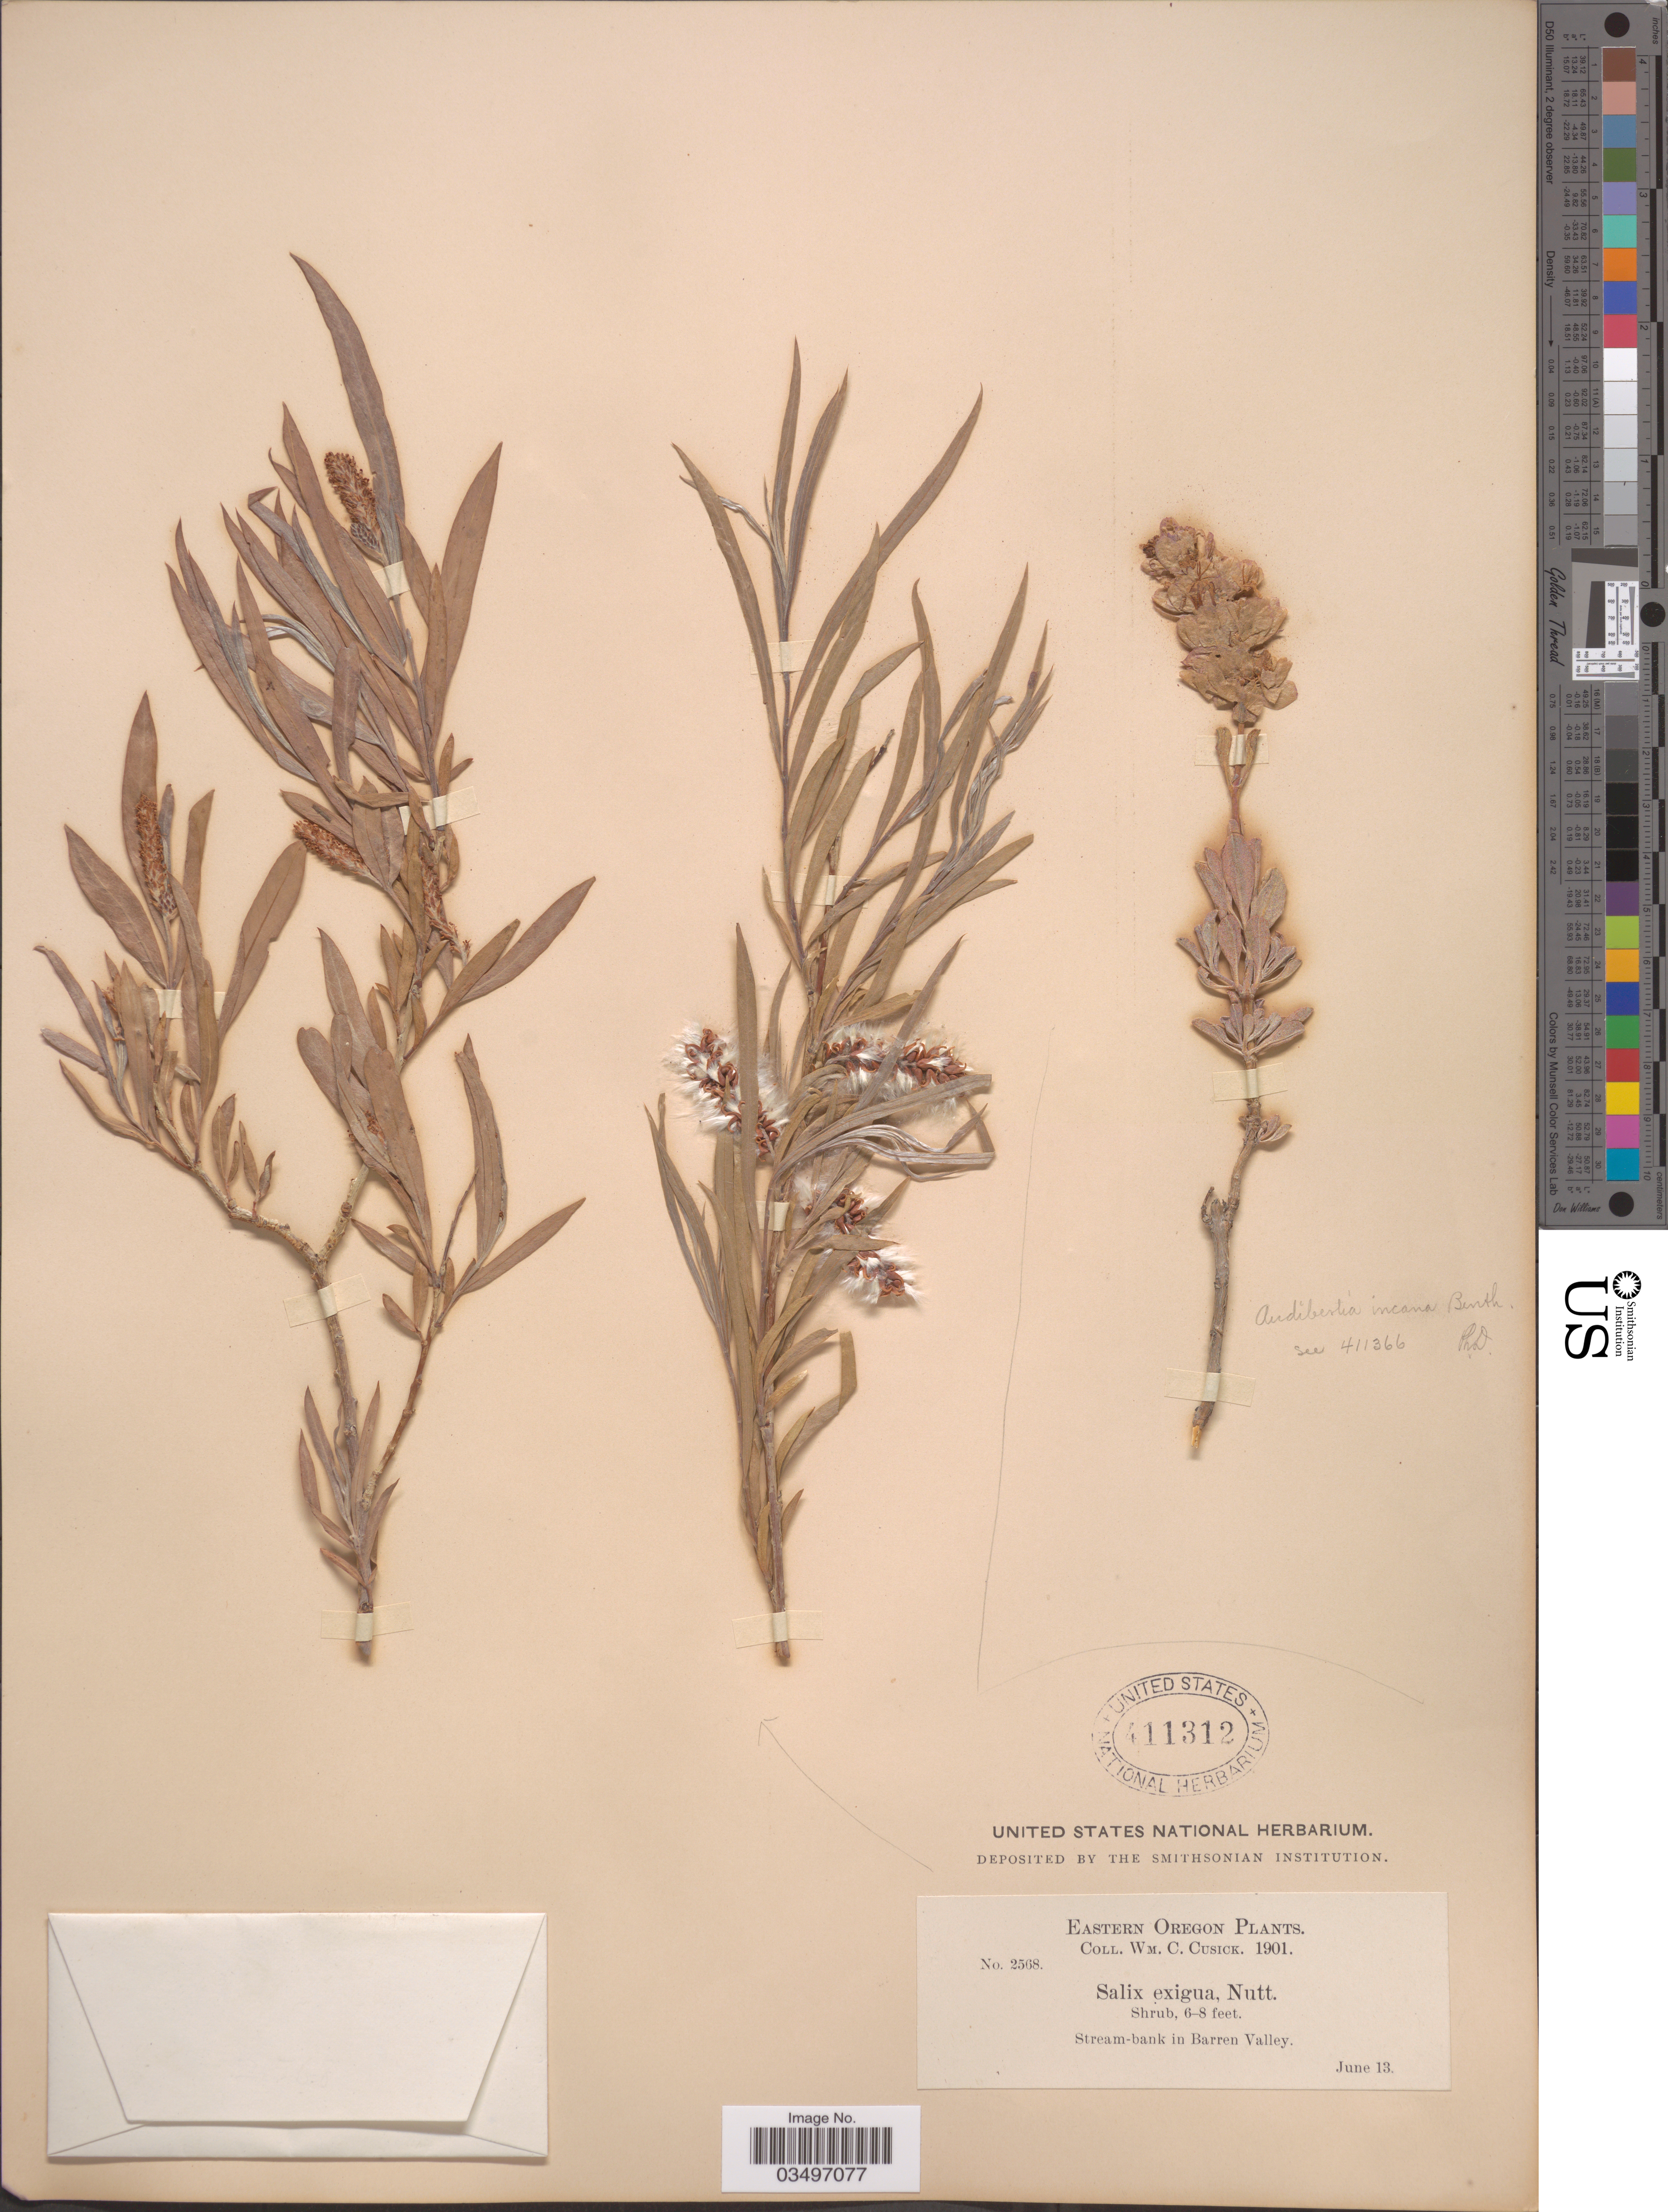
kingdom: Plantae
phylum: Tracheophyta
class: Magnoliopsida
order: Malpighiales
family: Salicaceae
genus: Salix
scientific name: Salix exigua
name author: Nutt.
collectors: W. C. Cusick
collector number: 2568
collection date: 1901-06-13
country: United States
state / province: Oregon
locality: Eastern Oregon. In Barren Valley.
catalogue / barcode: US 411312